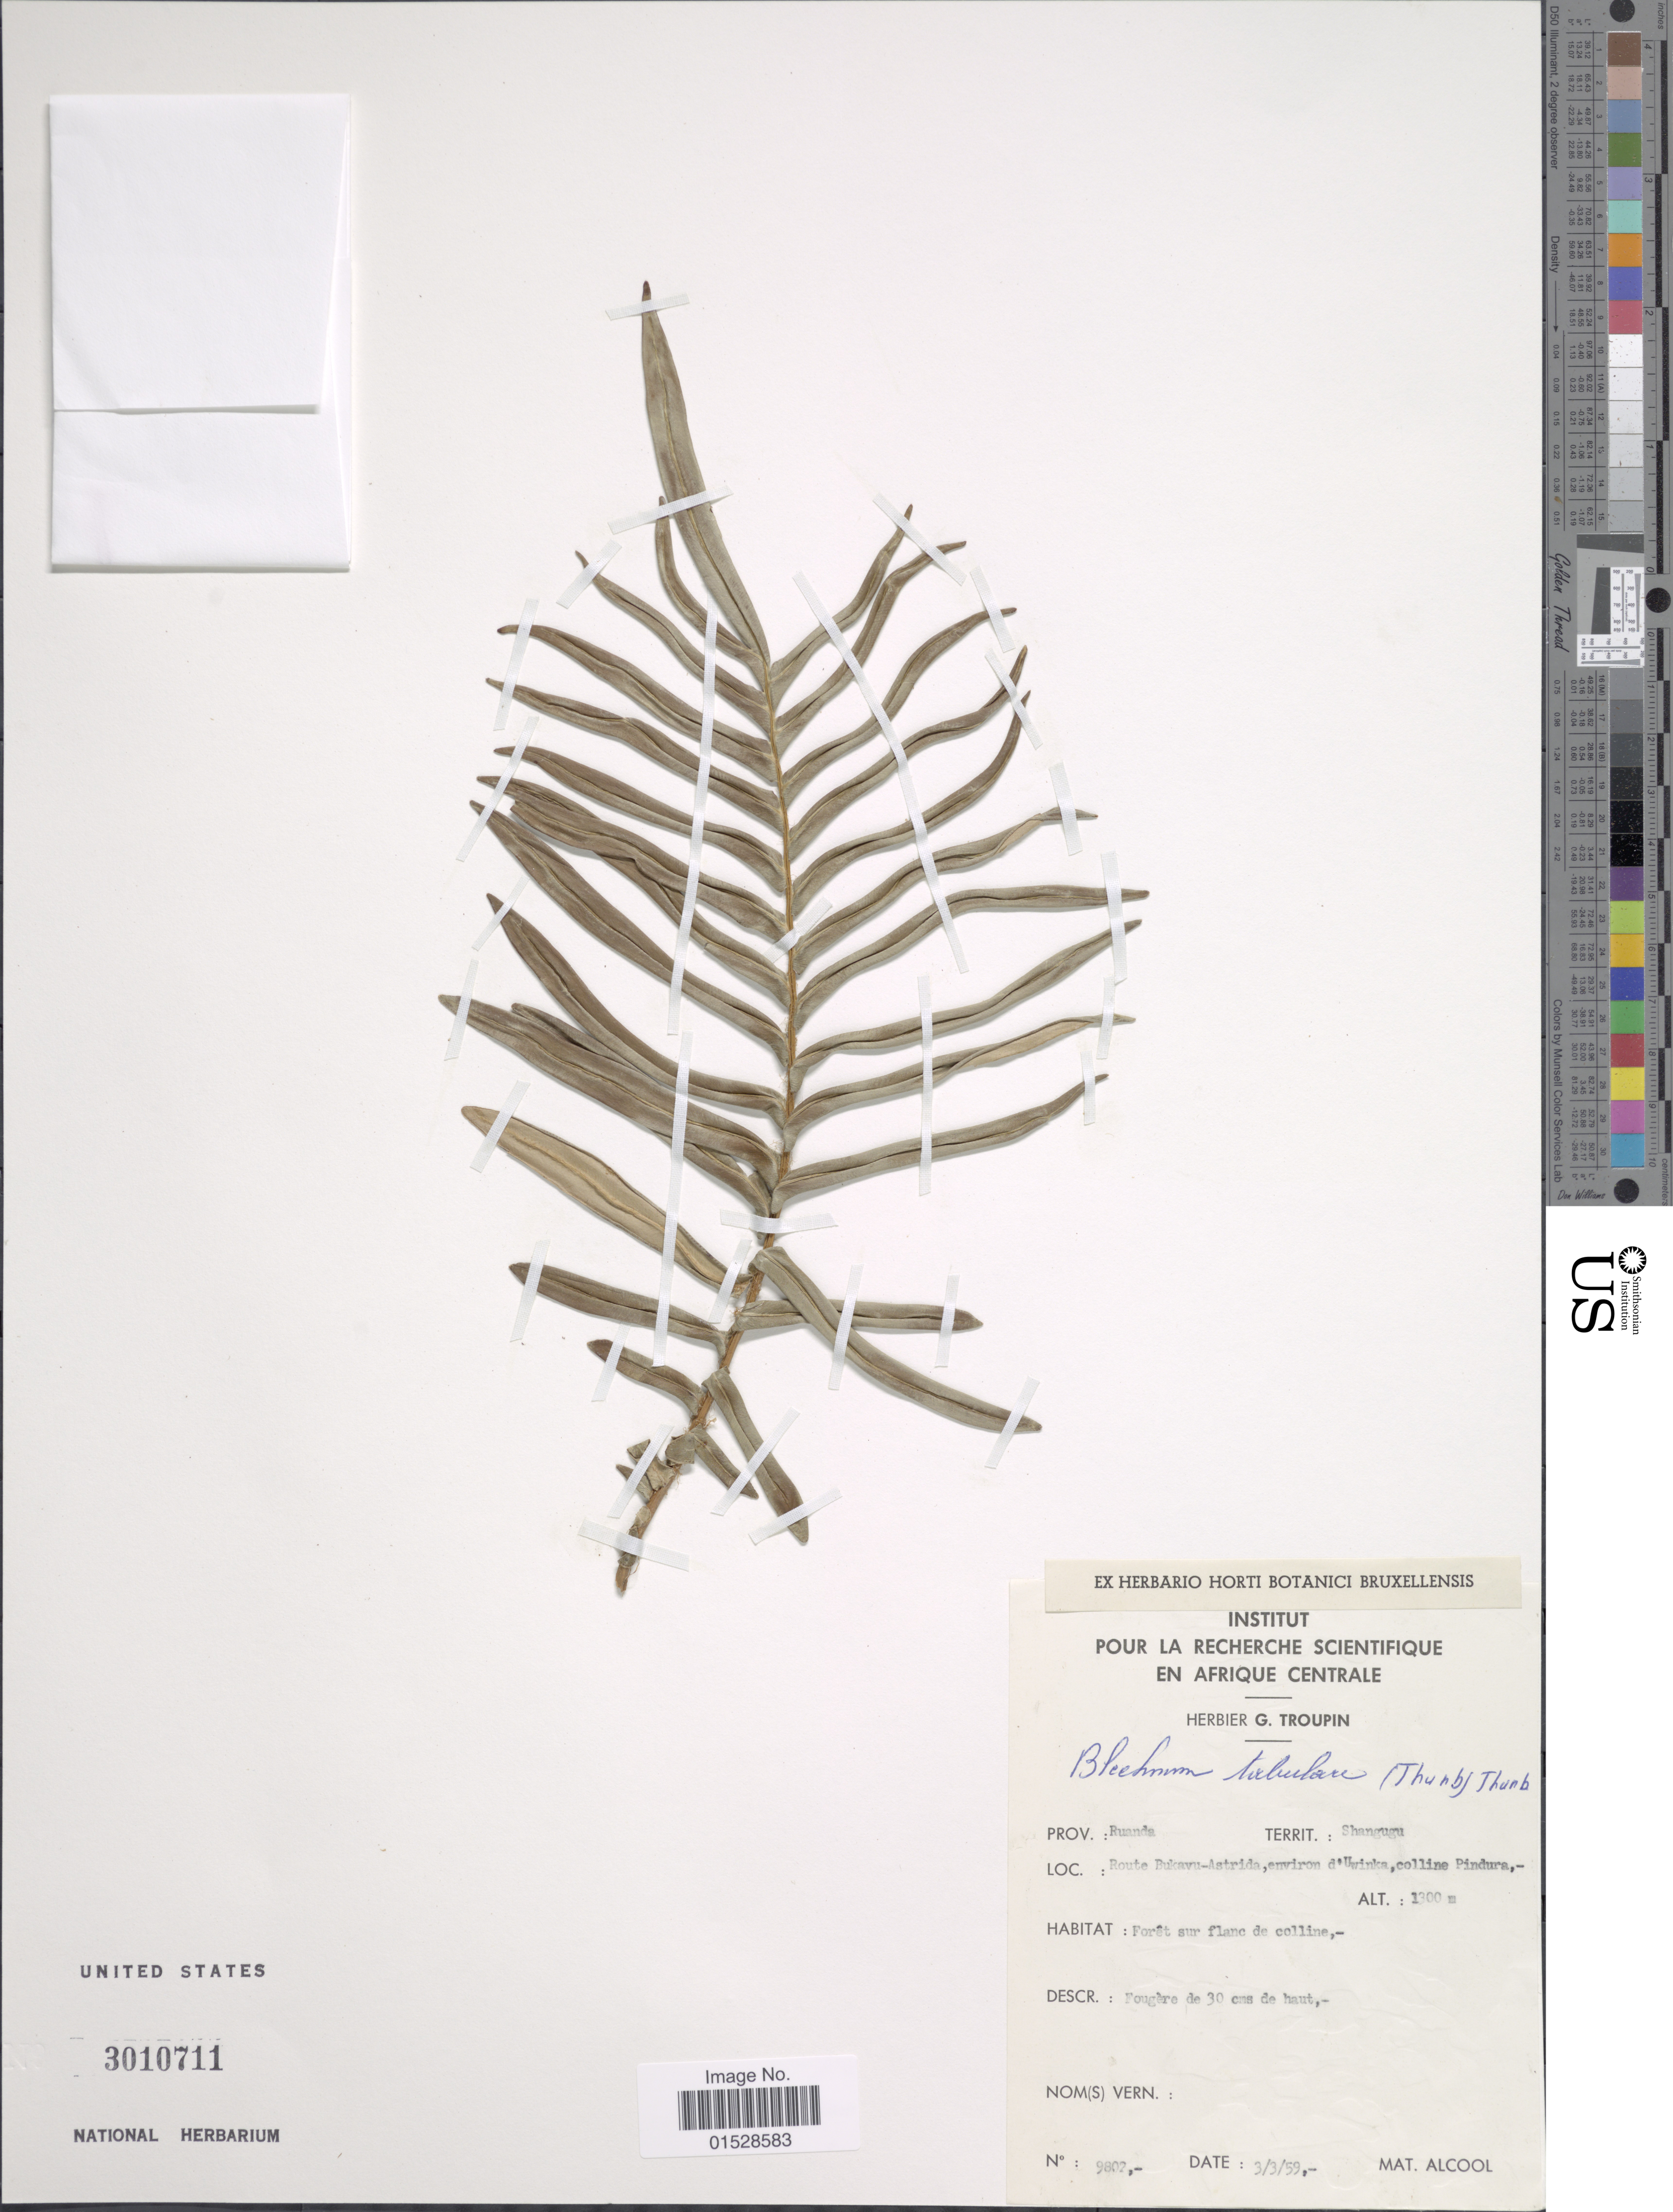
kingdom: Plantae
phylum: Tracheophyta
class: Polypodiopsida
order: Polypodiales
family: Blechnaceae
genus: Blechnum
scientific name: Blechnum tabulare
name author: (Thunb.) Kuhn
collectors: M. Alcool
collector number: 9802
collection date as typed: Transcribed d/m/y: 3/3/59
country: Rwanda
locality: Prov. Ruanda, Territ. Shangugu, Route Bukavu-Astrida, environ d'Uwinka, colline Pindura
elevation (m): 1300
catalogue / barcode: US 3010711